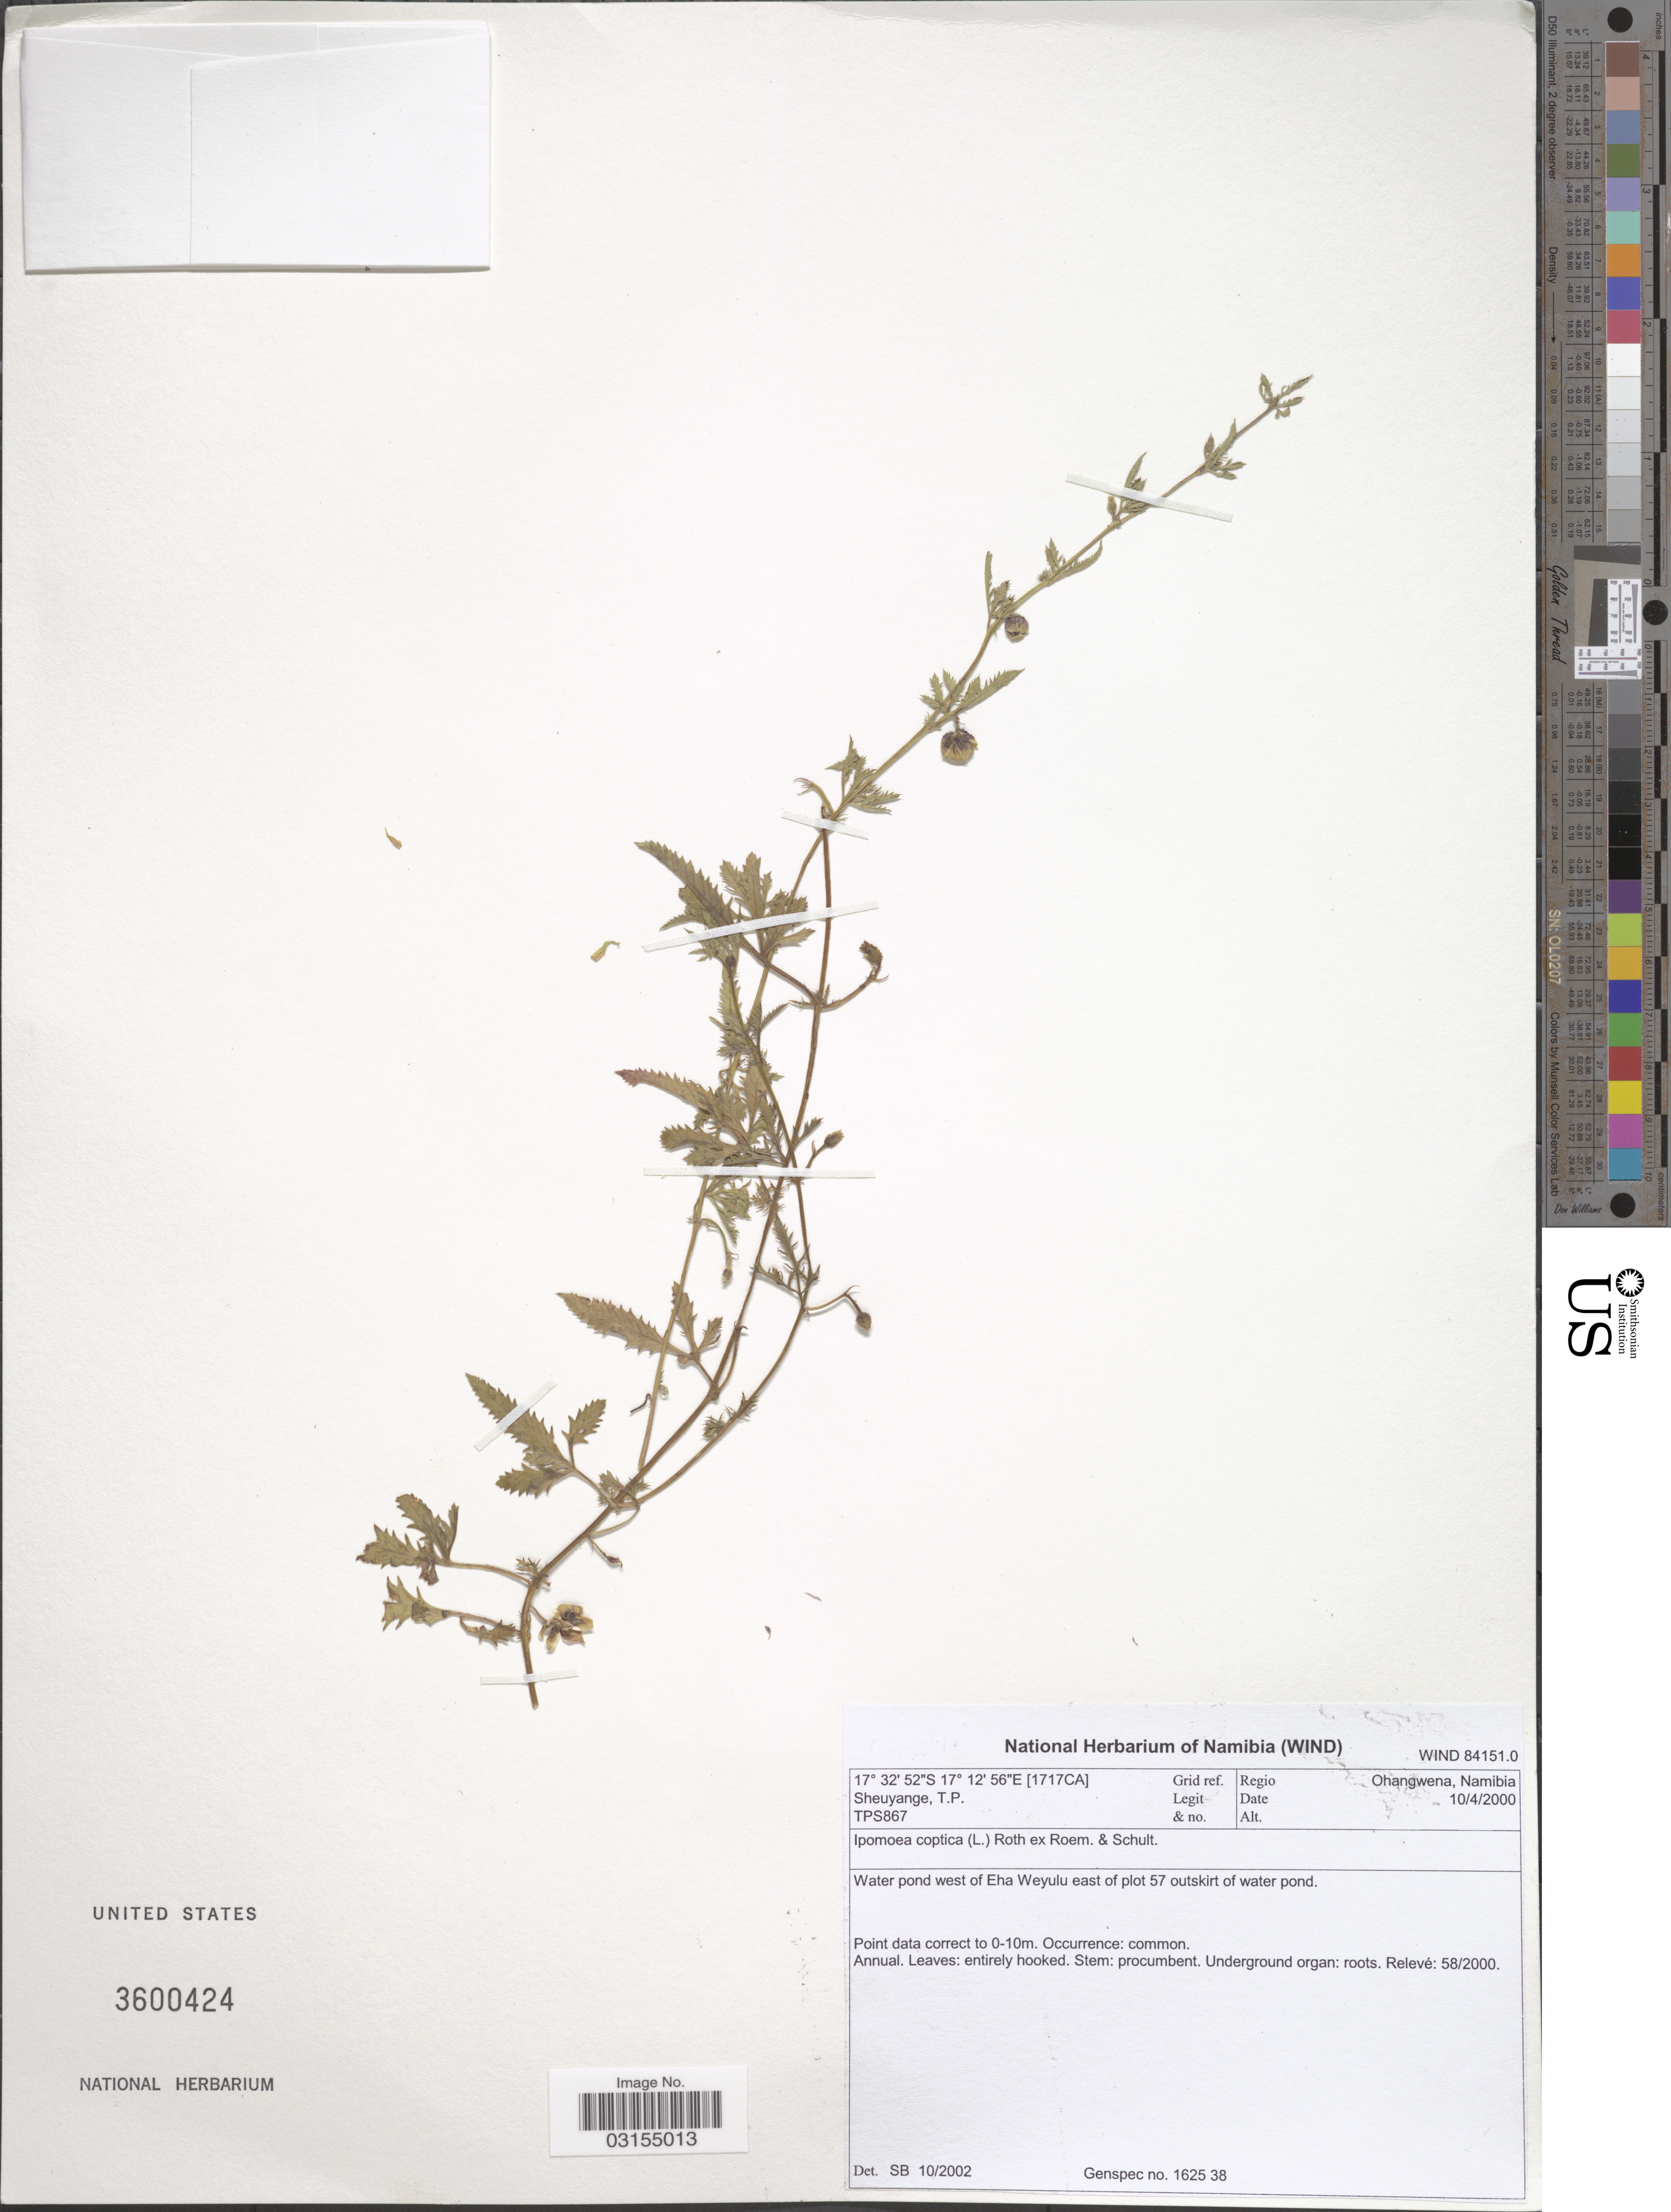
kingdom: Plantae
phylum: Tracheophyta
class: Magnoliopsida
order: Solanales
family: Convolvulaceae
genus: Ipomoea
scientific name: Ipomoea coptica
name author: (L.) Roth ex Roem. & Schult.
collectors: T. Sheuyange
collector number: TPS867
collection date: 2000-04-10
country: Namibia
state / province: Ohangwena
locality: [1717CA] Grid ref. Regio Ohangwena. Water pond west of Eha Weyulu east of plot 57 outskirt of water pond.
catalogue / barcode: US 3600424